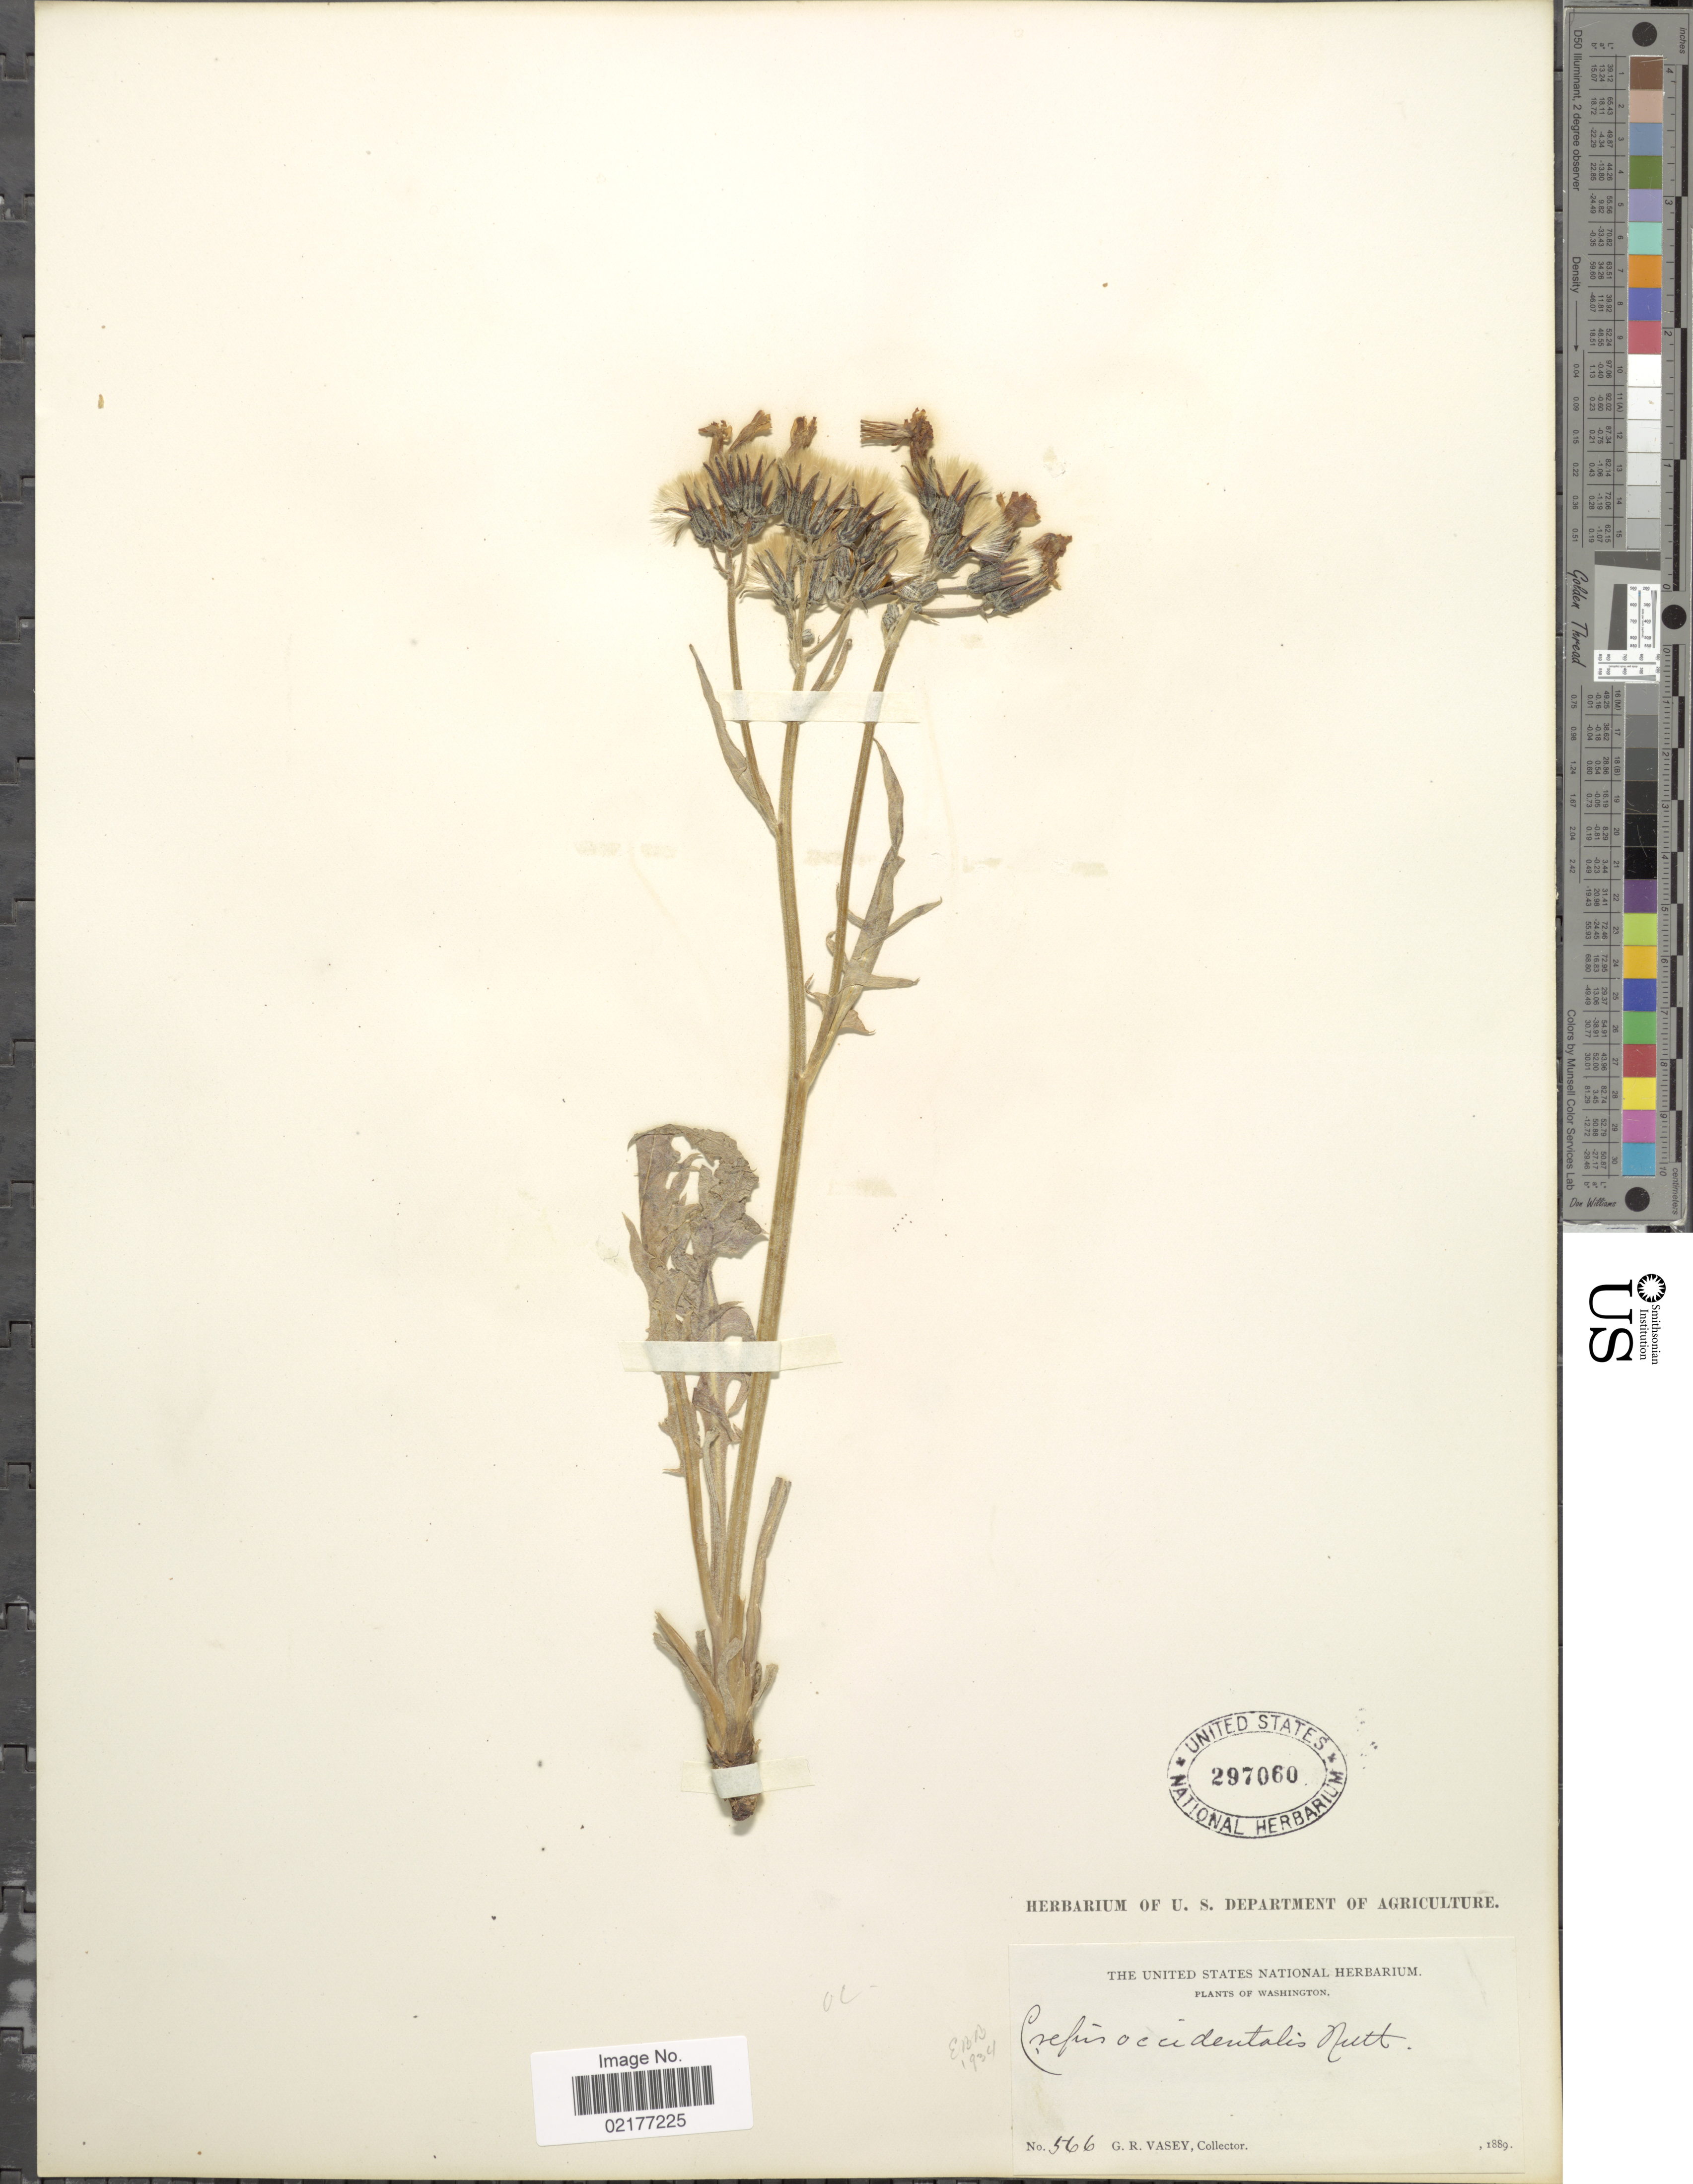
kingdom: Plantae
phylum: Tracheophyta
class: Magnoliopsida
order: Asterales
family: Asteraceae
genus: Crepis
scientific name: Crepis occidentalis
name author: Nutt.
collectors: G. R. Vasey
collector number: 566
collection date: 1889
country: United States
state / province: Washington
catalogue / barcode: US 297060